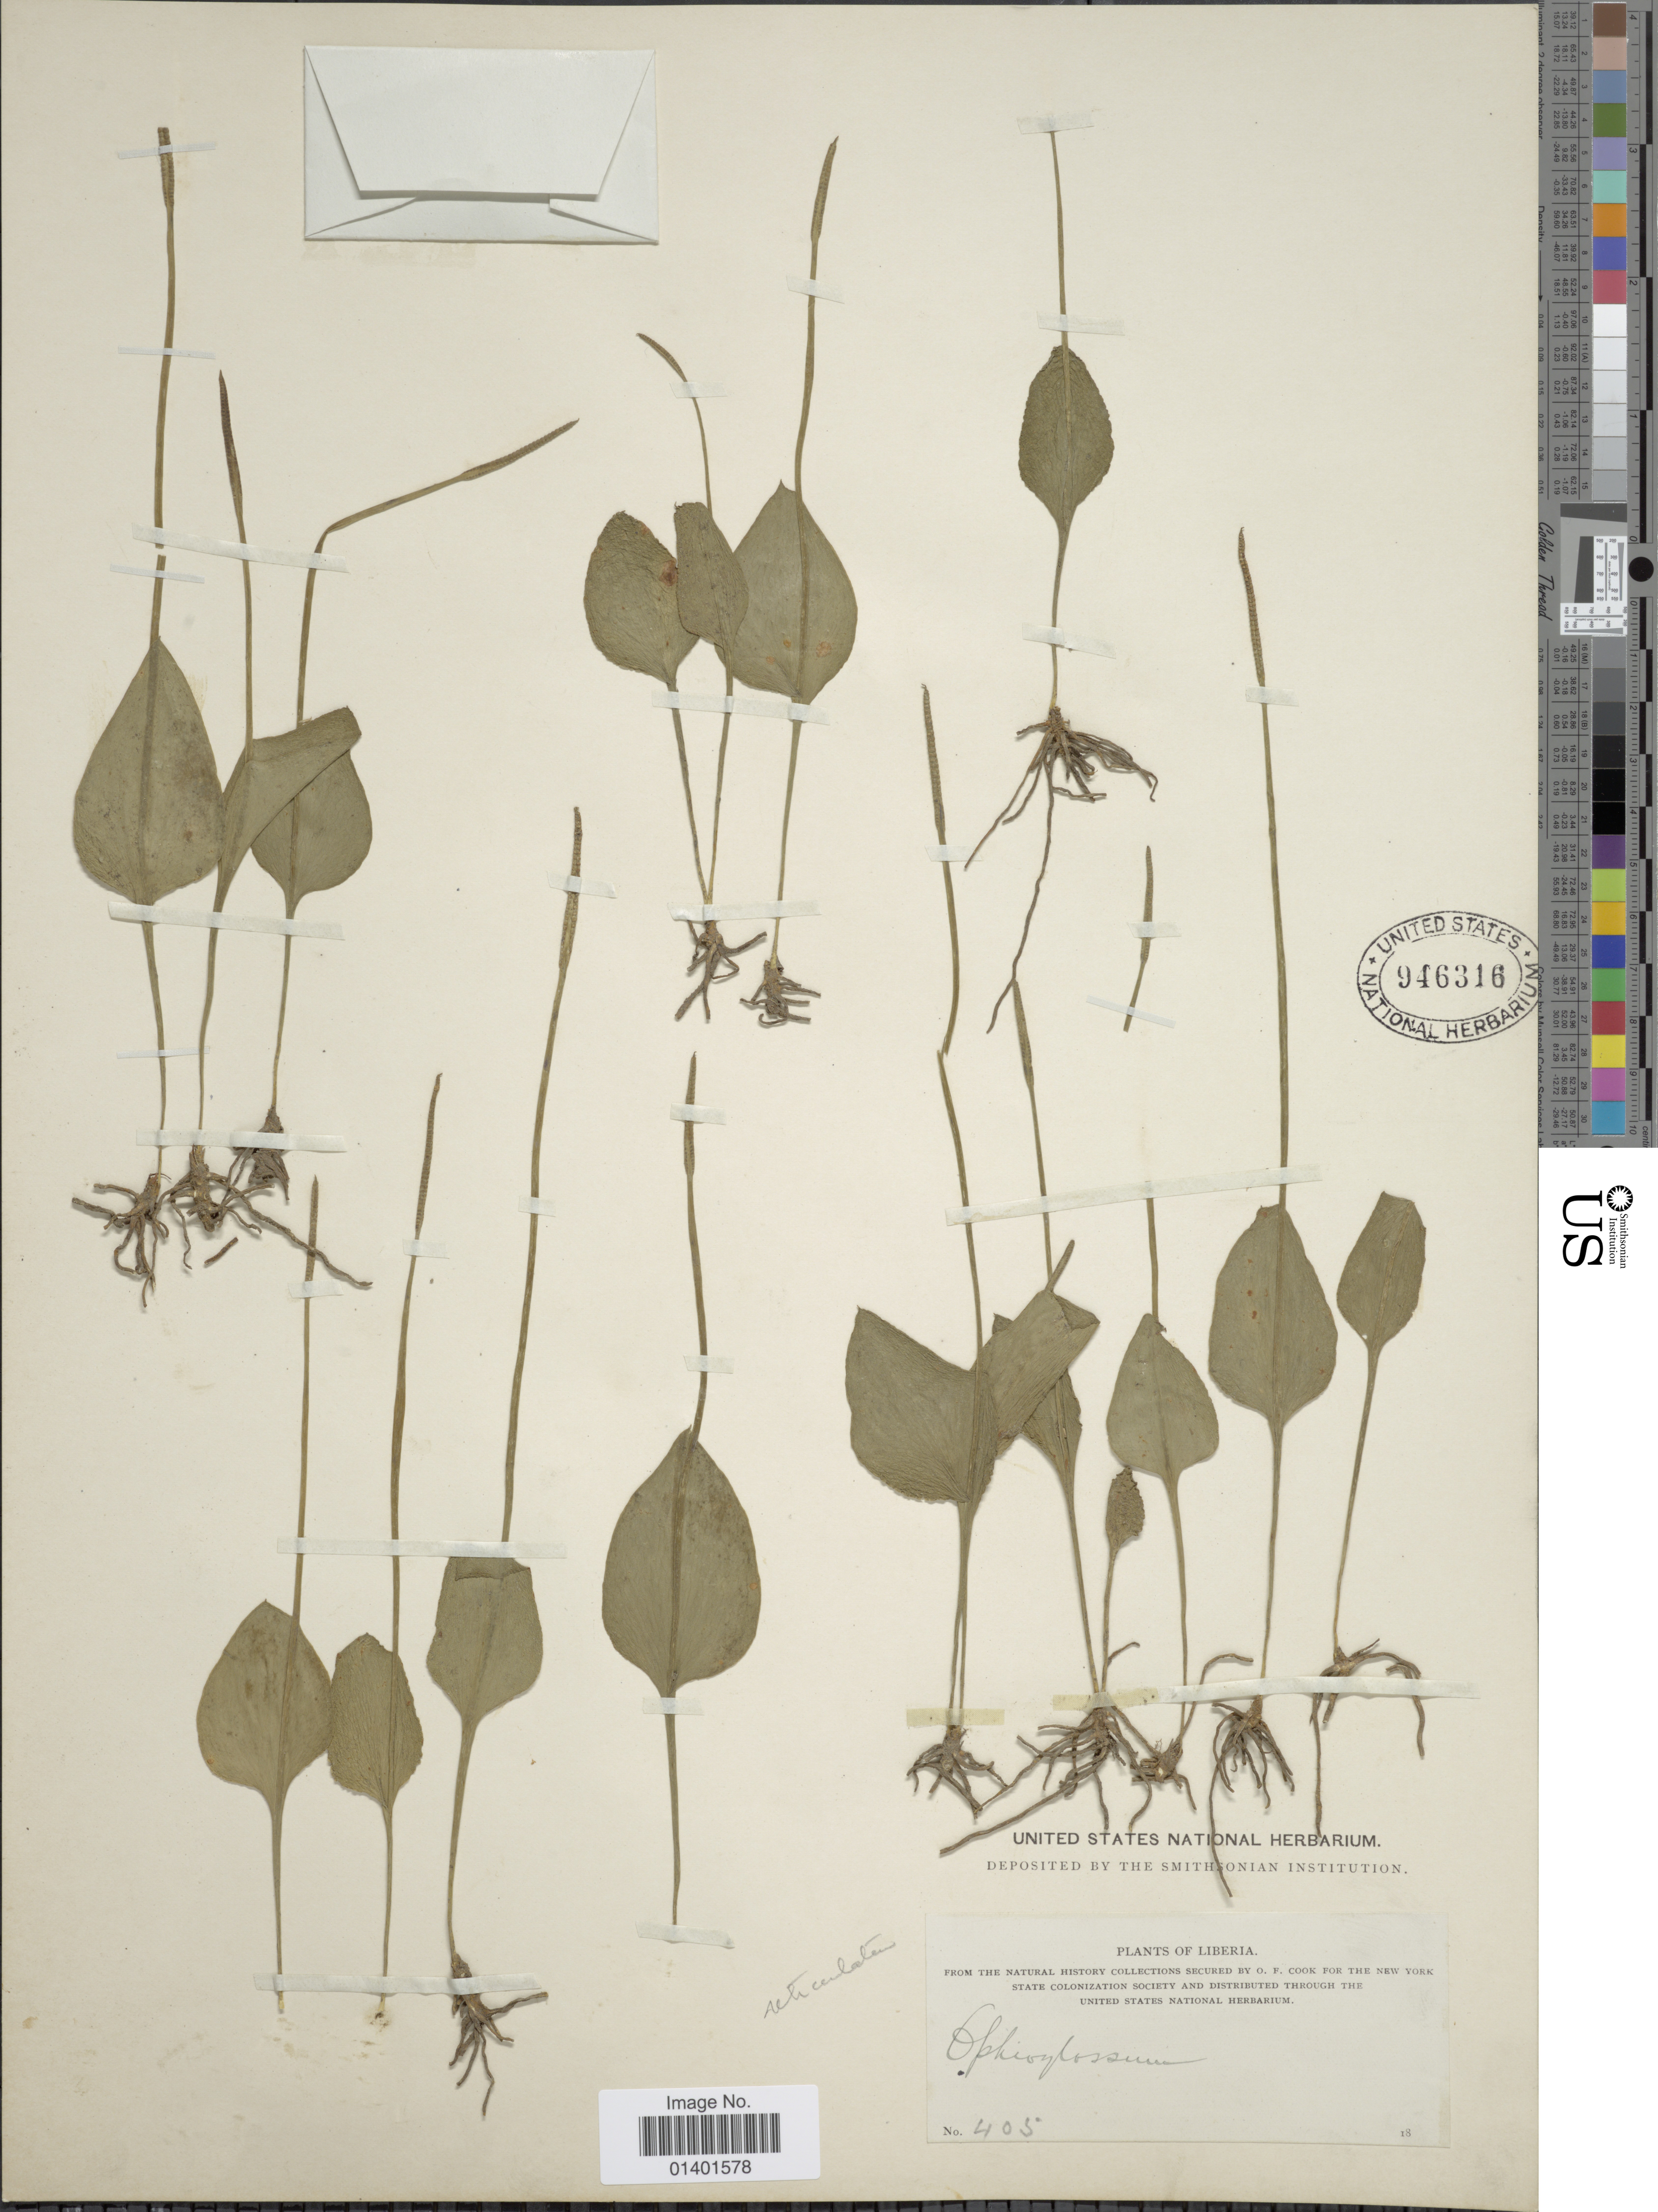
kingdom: Plantae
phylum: Tracheophyta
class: Polypodiopsida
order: Ophioglossales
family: Ophioglossaceae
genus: Ophioglossum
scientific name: Ophioglossum reticulatum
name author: L.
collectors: O. F. Cook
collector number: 405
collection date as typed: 18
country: Liberia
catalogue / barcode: US 946316